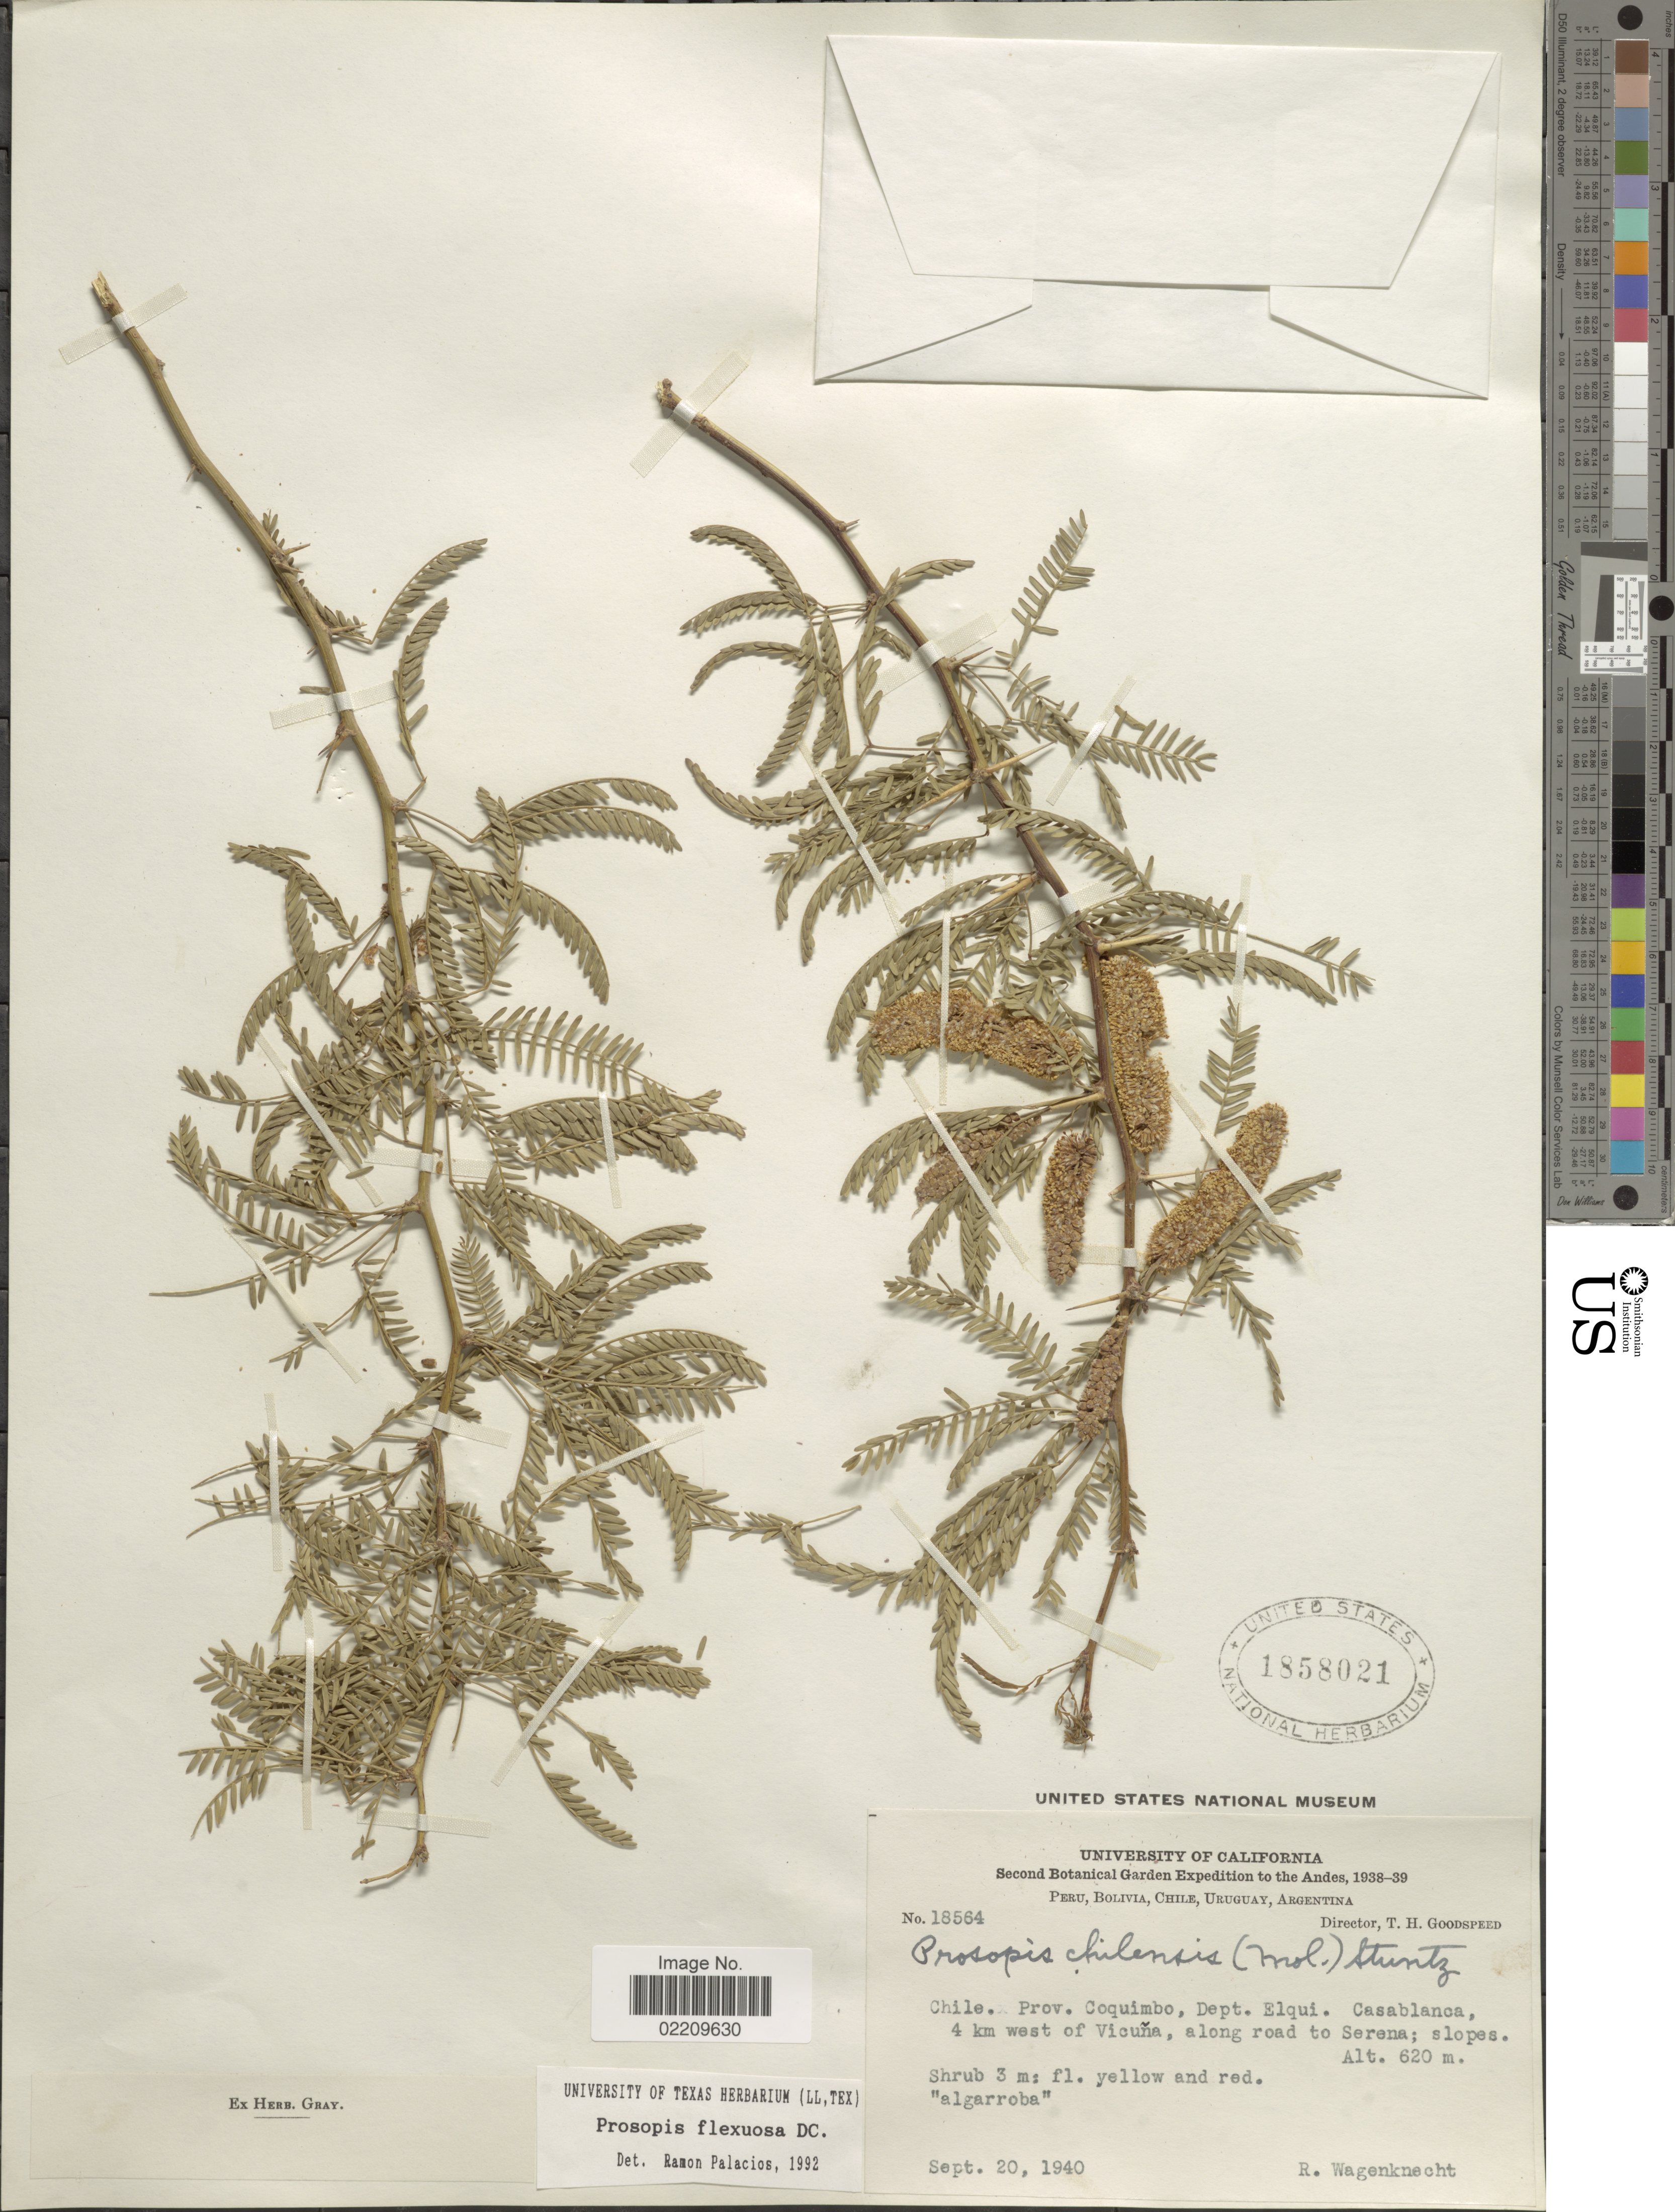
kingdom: Plantae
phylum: Tracheophyta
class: Magnoliopsida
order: Fabales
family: Fabaceae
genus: Neltuma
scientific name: Neltuma flexuosa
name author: (DC.) C. E. Hughes & G.P. Lewis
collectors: R. Wagenknecht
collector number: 18564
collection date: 1940-09-20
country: Chile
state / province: Coquimbo (IV)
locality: The Andes. Chile. prov. Coquimbo, Dept. Elqui. Casablanca,4 km west of Vicina, along road to Serena; slopes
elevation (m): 620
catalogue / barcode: US 1858021